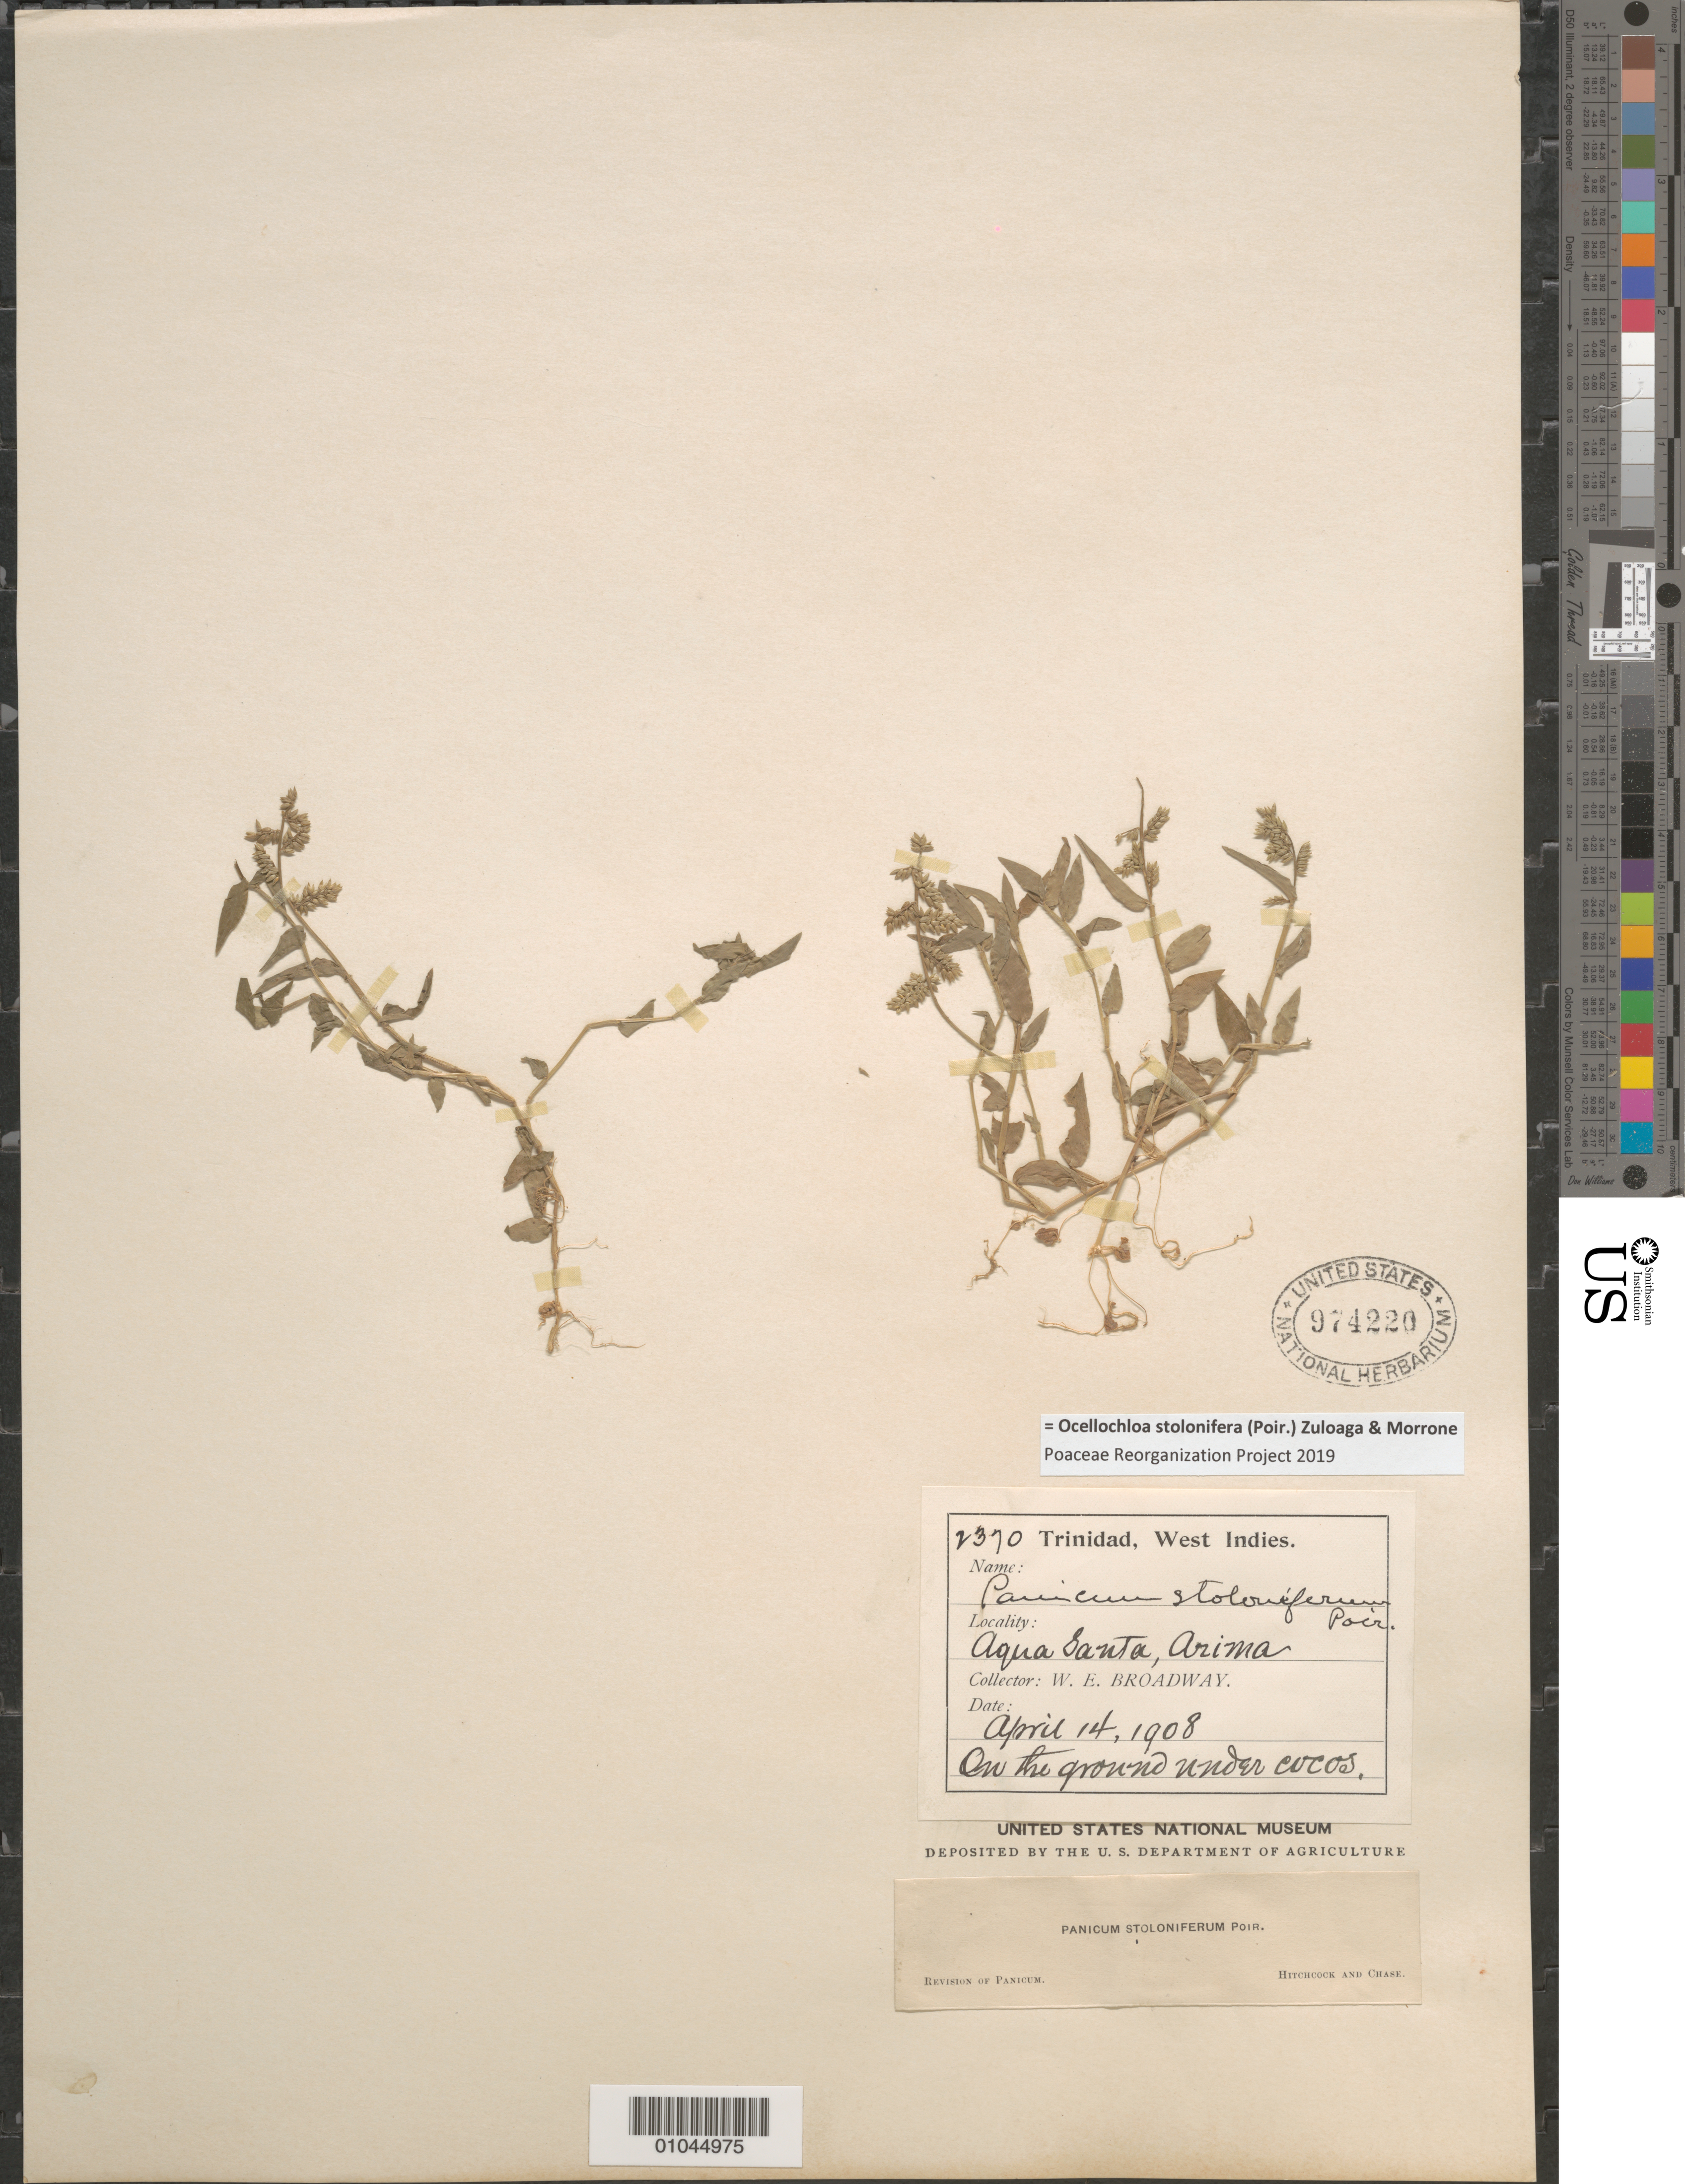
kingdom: Plantae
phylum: Tracheophyta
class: Liliopsida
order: Poales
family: Poaceae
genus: Panicum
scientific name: Panicum stoloniferum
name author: Poir.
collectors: W. E. Broadway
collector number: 2390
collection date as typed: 14 Apr 1908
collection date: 1908-04-14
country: Trinidad and Tobago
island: Trinidad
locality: Aqua Santa, Arima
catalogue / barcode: US 974220